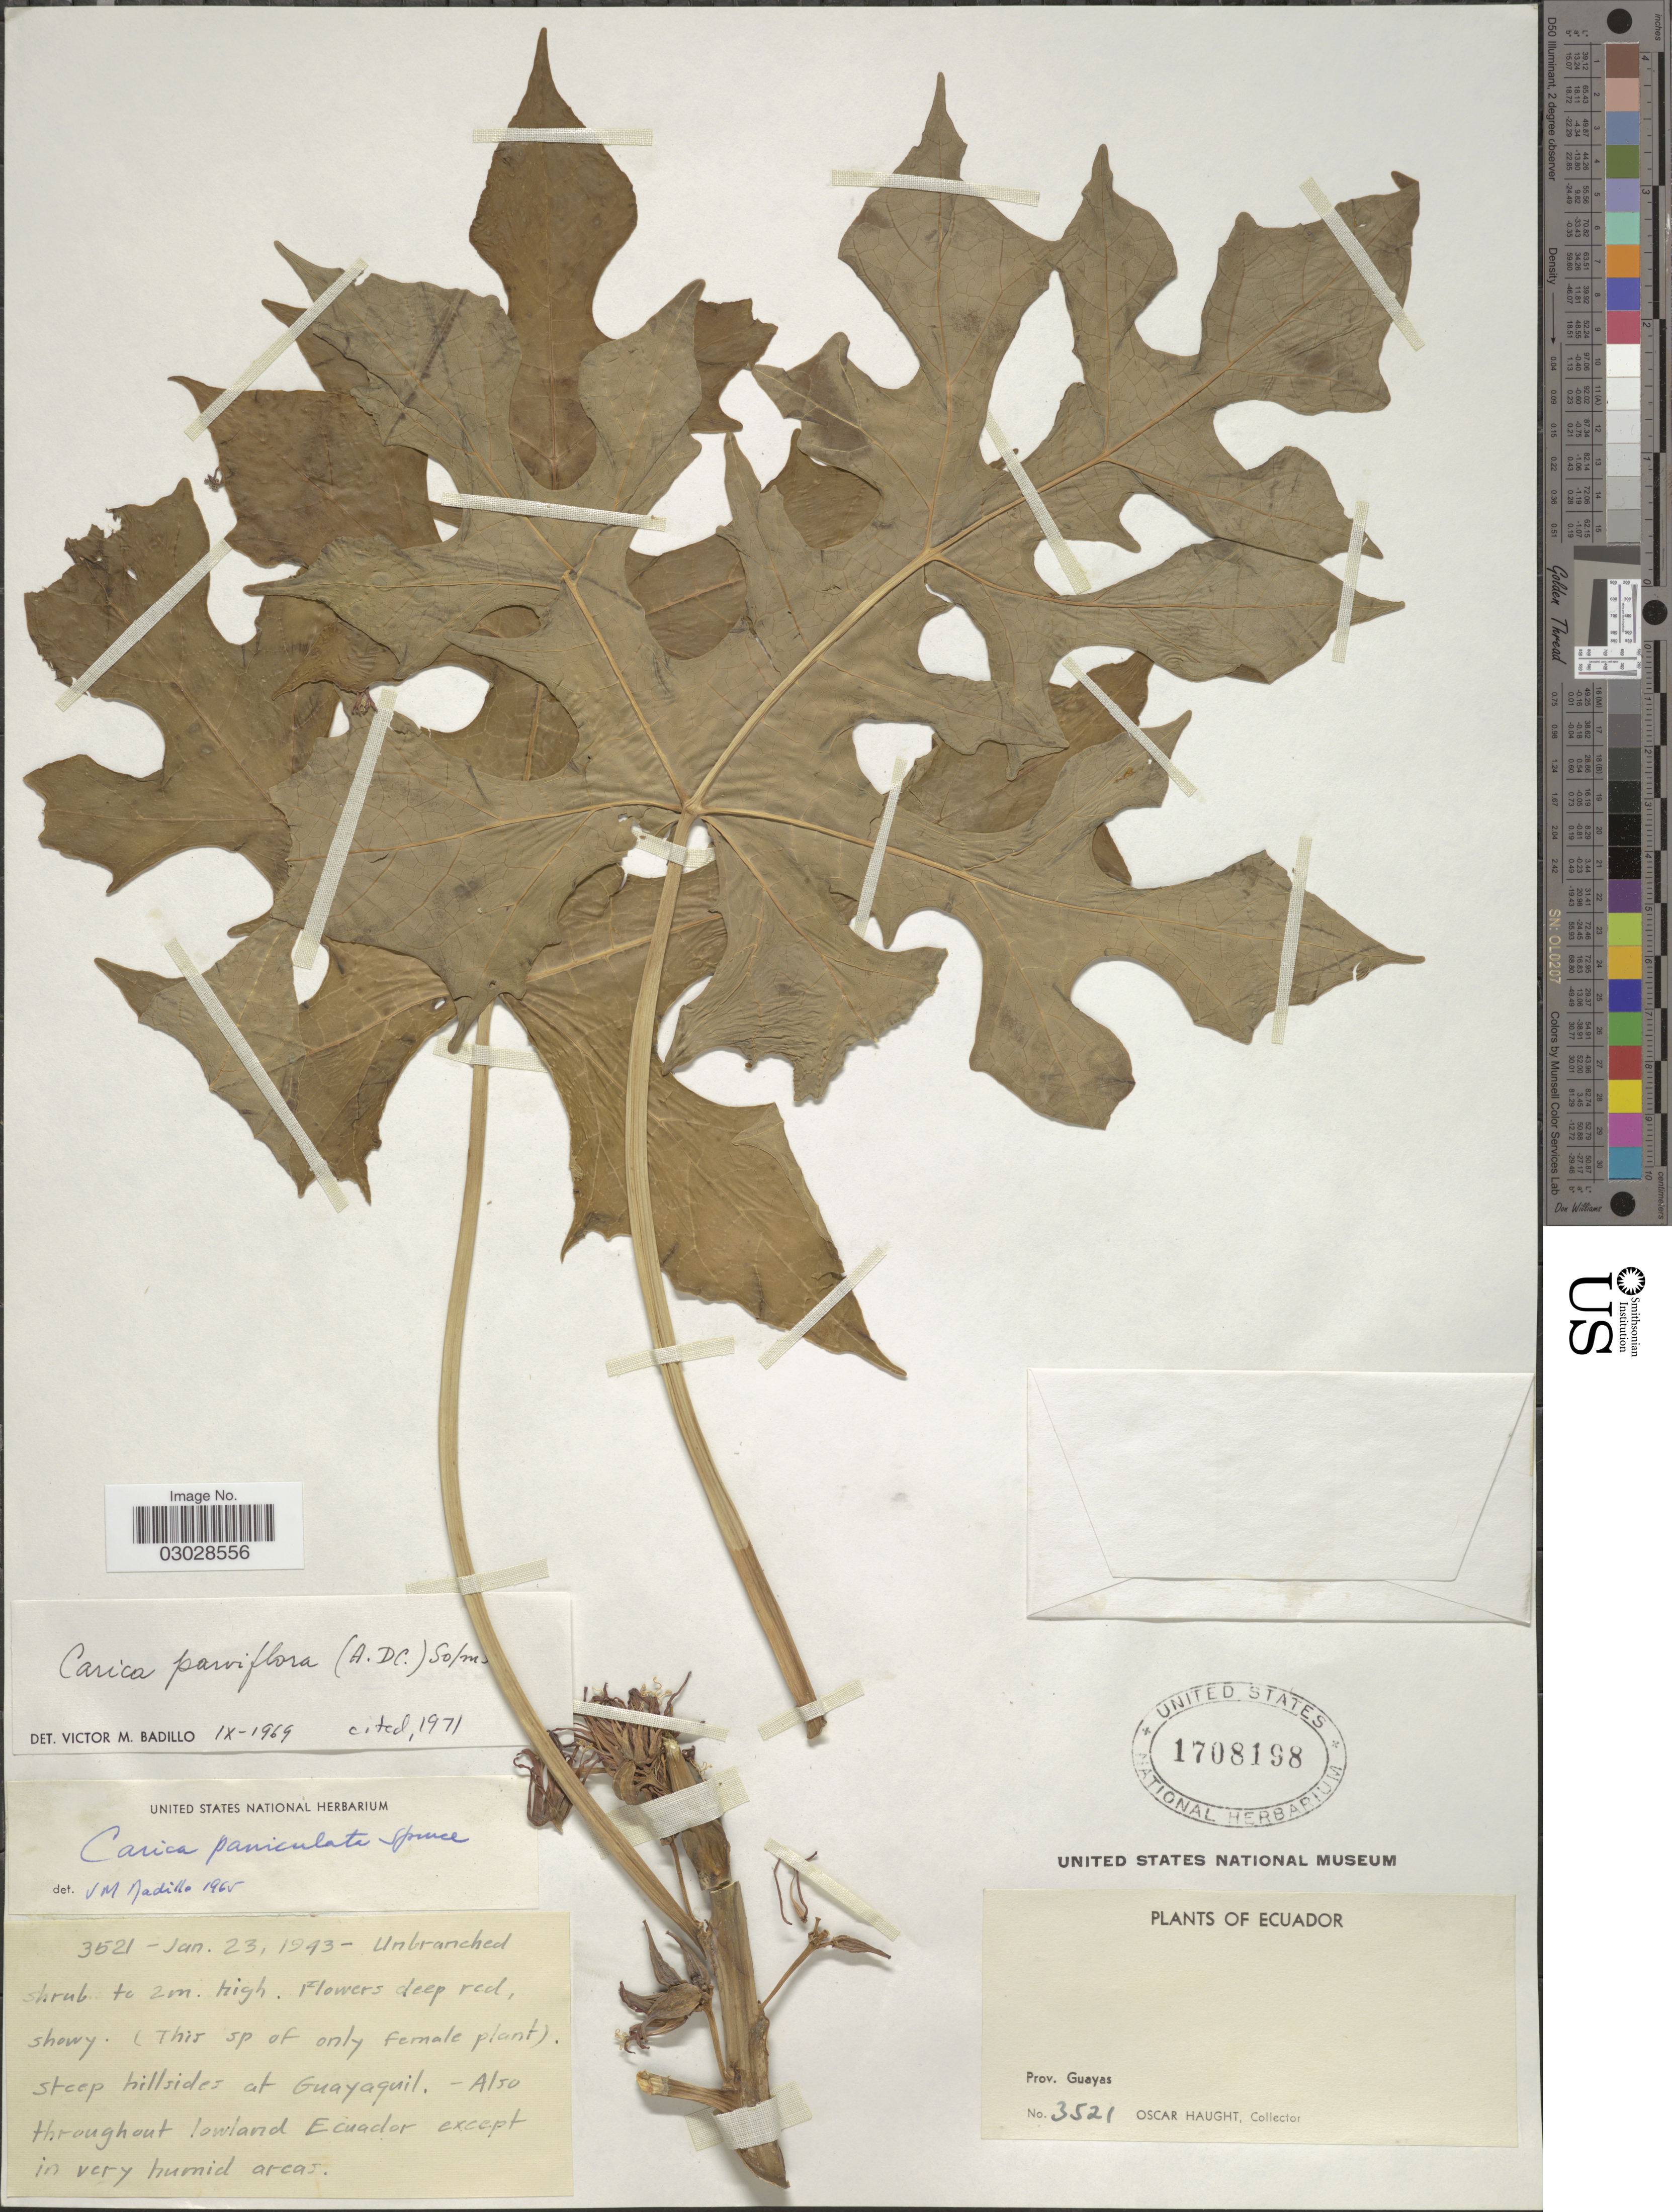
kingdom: Plantae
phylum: Tracheophyta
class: Magnoliopsida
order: Brassicales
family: Caricaceae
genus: Vasconcellea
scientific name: Vasconcellea parviflora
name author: A. DC.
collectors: O. Haught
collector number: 3521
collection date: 1943-01-23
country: Ecuador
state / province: Guayas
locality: Steep hillsides at Guayaquil - Also throughout lowland Ecuador except in very humid areas.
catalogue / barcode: US 1708198